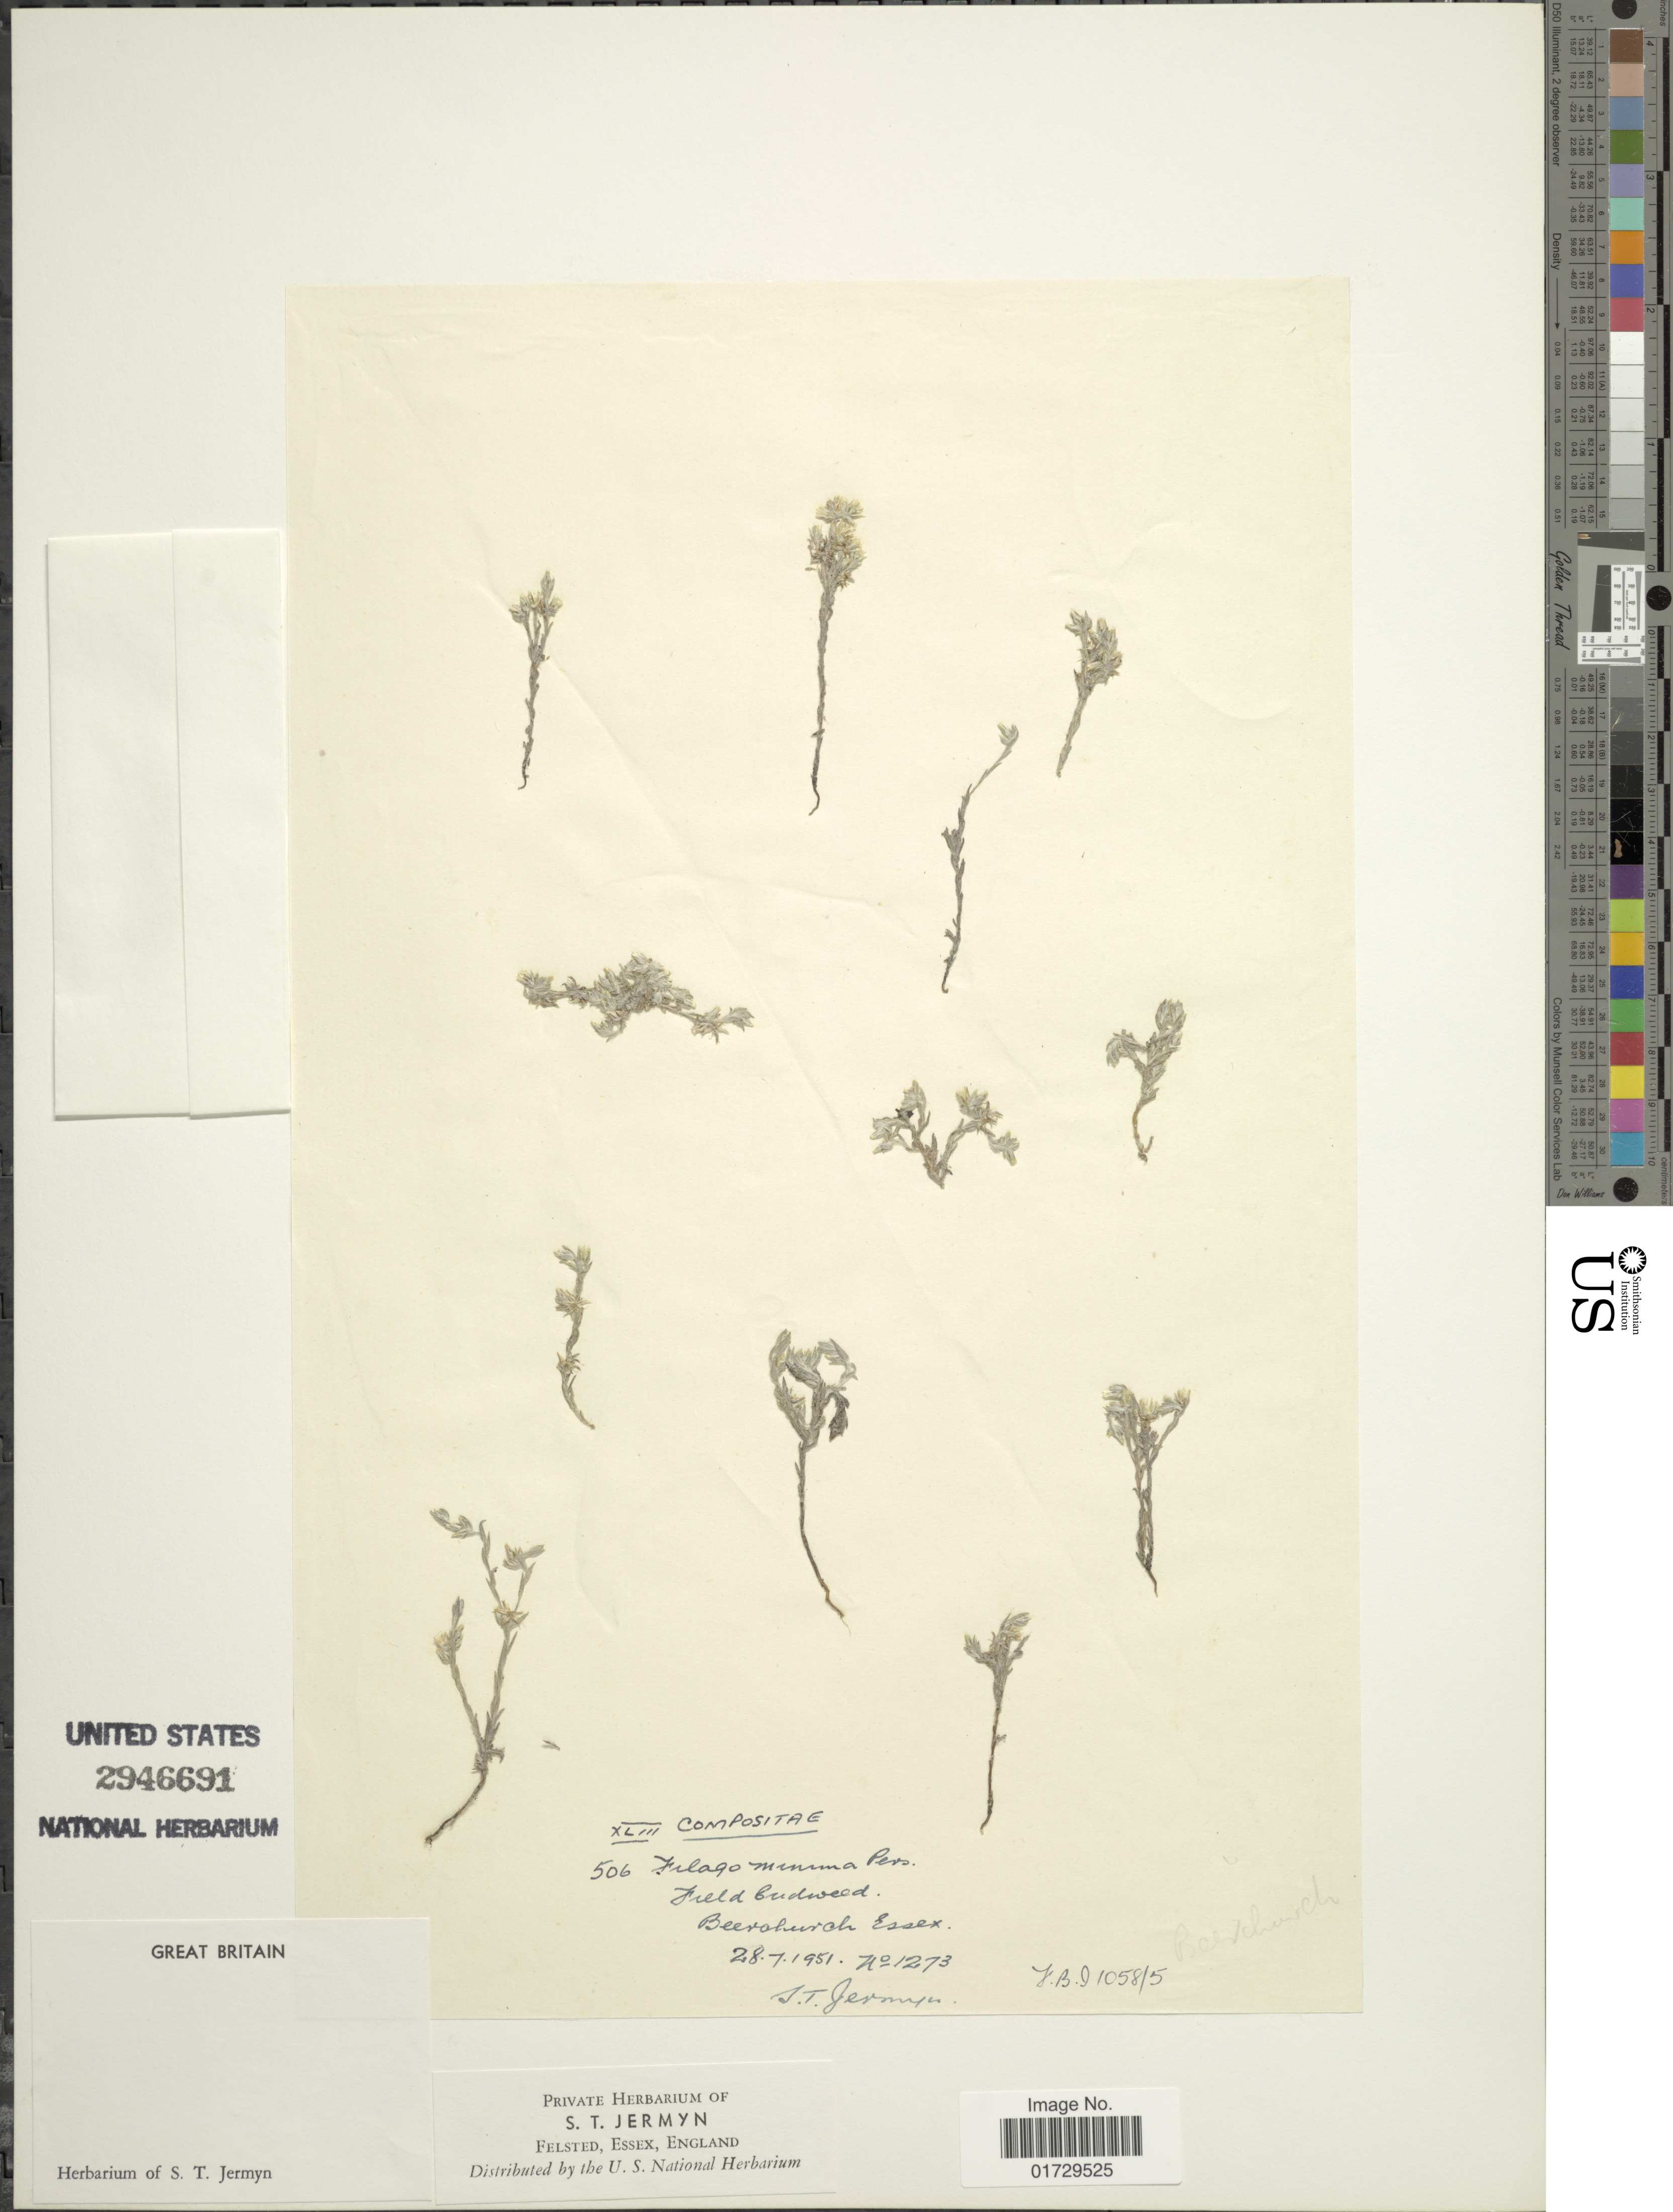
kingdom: Plantae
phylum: Tracheophyta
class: Magnoliopsida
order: Asterales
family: Asteraceae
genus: Filago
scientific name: Filago minima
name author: (Sm.) Pers.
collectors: S. Jermyn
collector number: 1273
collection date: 1951-07-28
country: United Kingdom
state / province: England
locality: Berechurch Essex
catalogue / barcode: US 2946691